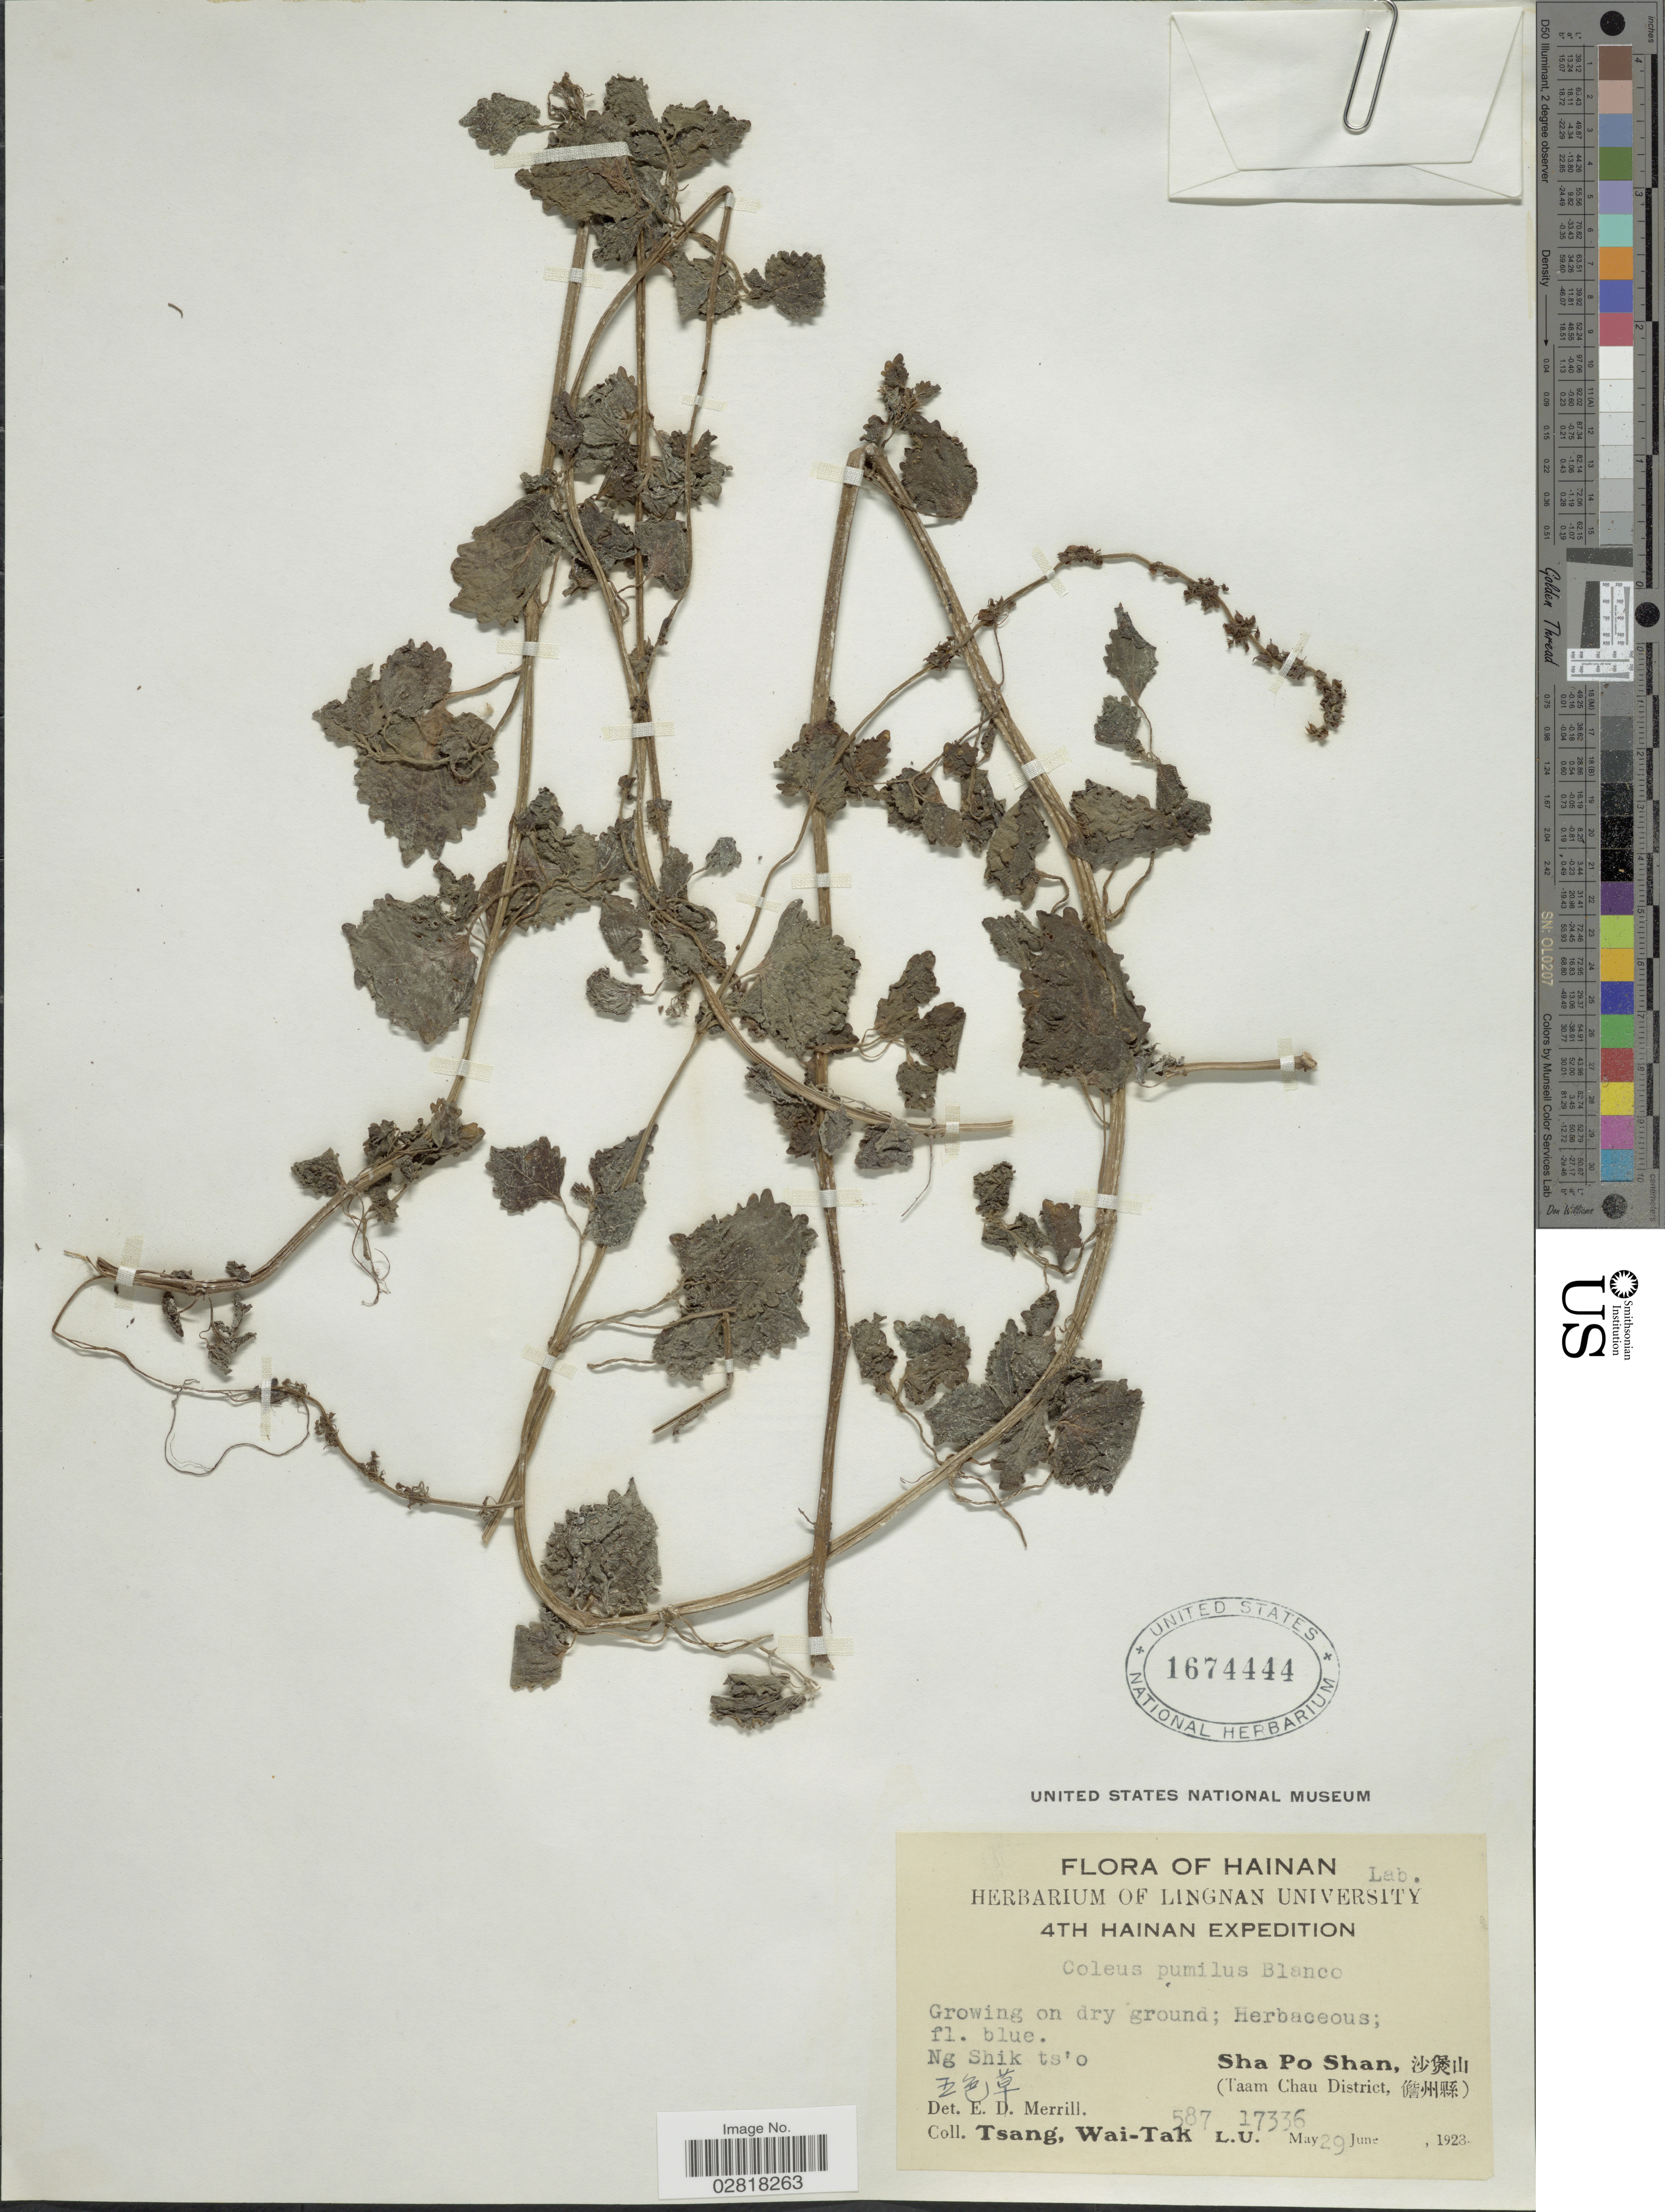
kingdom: Plantae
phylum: Tracheophyta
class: Magnoliopsida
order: Lamiales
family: Lamiaceae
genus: Plectranthus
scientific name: Plectranthus scutellarioides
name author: (L.) R. Br.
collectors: W. T. Tsang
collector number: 587/17336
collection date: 1923-05-29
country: China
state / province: Hainan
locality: Ng Shik ts'o, Sha Po Shan (Taam Chau District).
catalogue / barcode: US 1674444